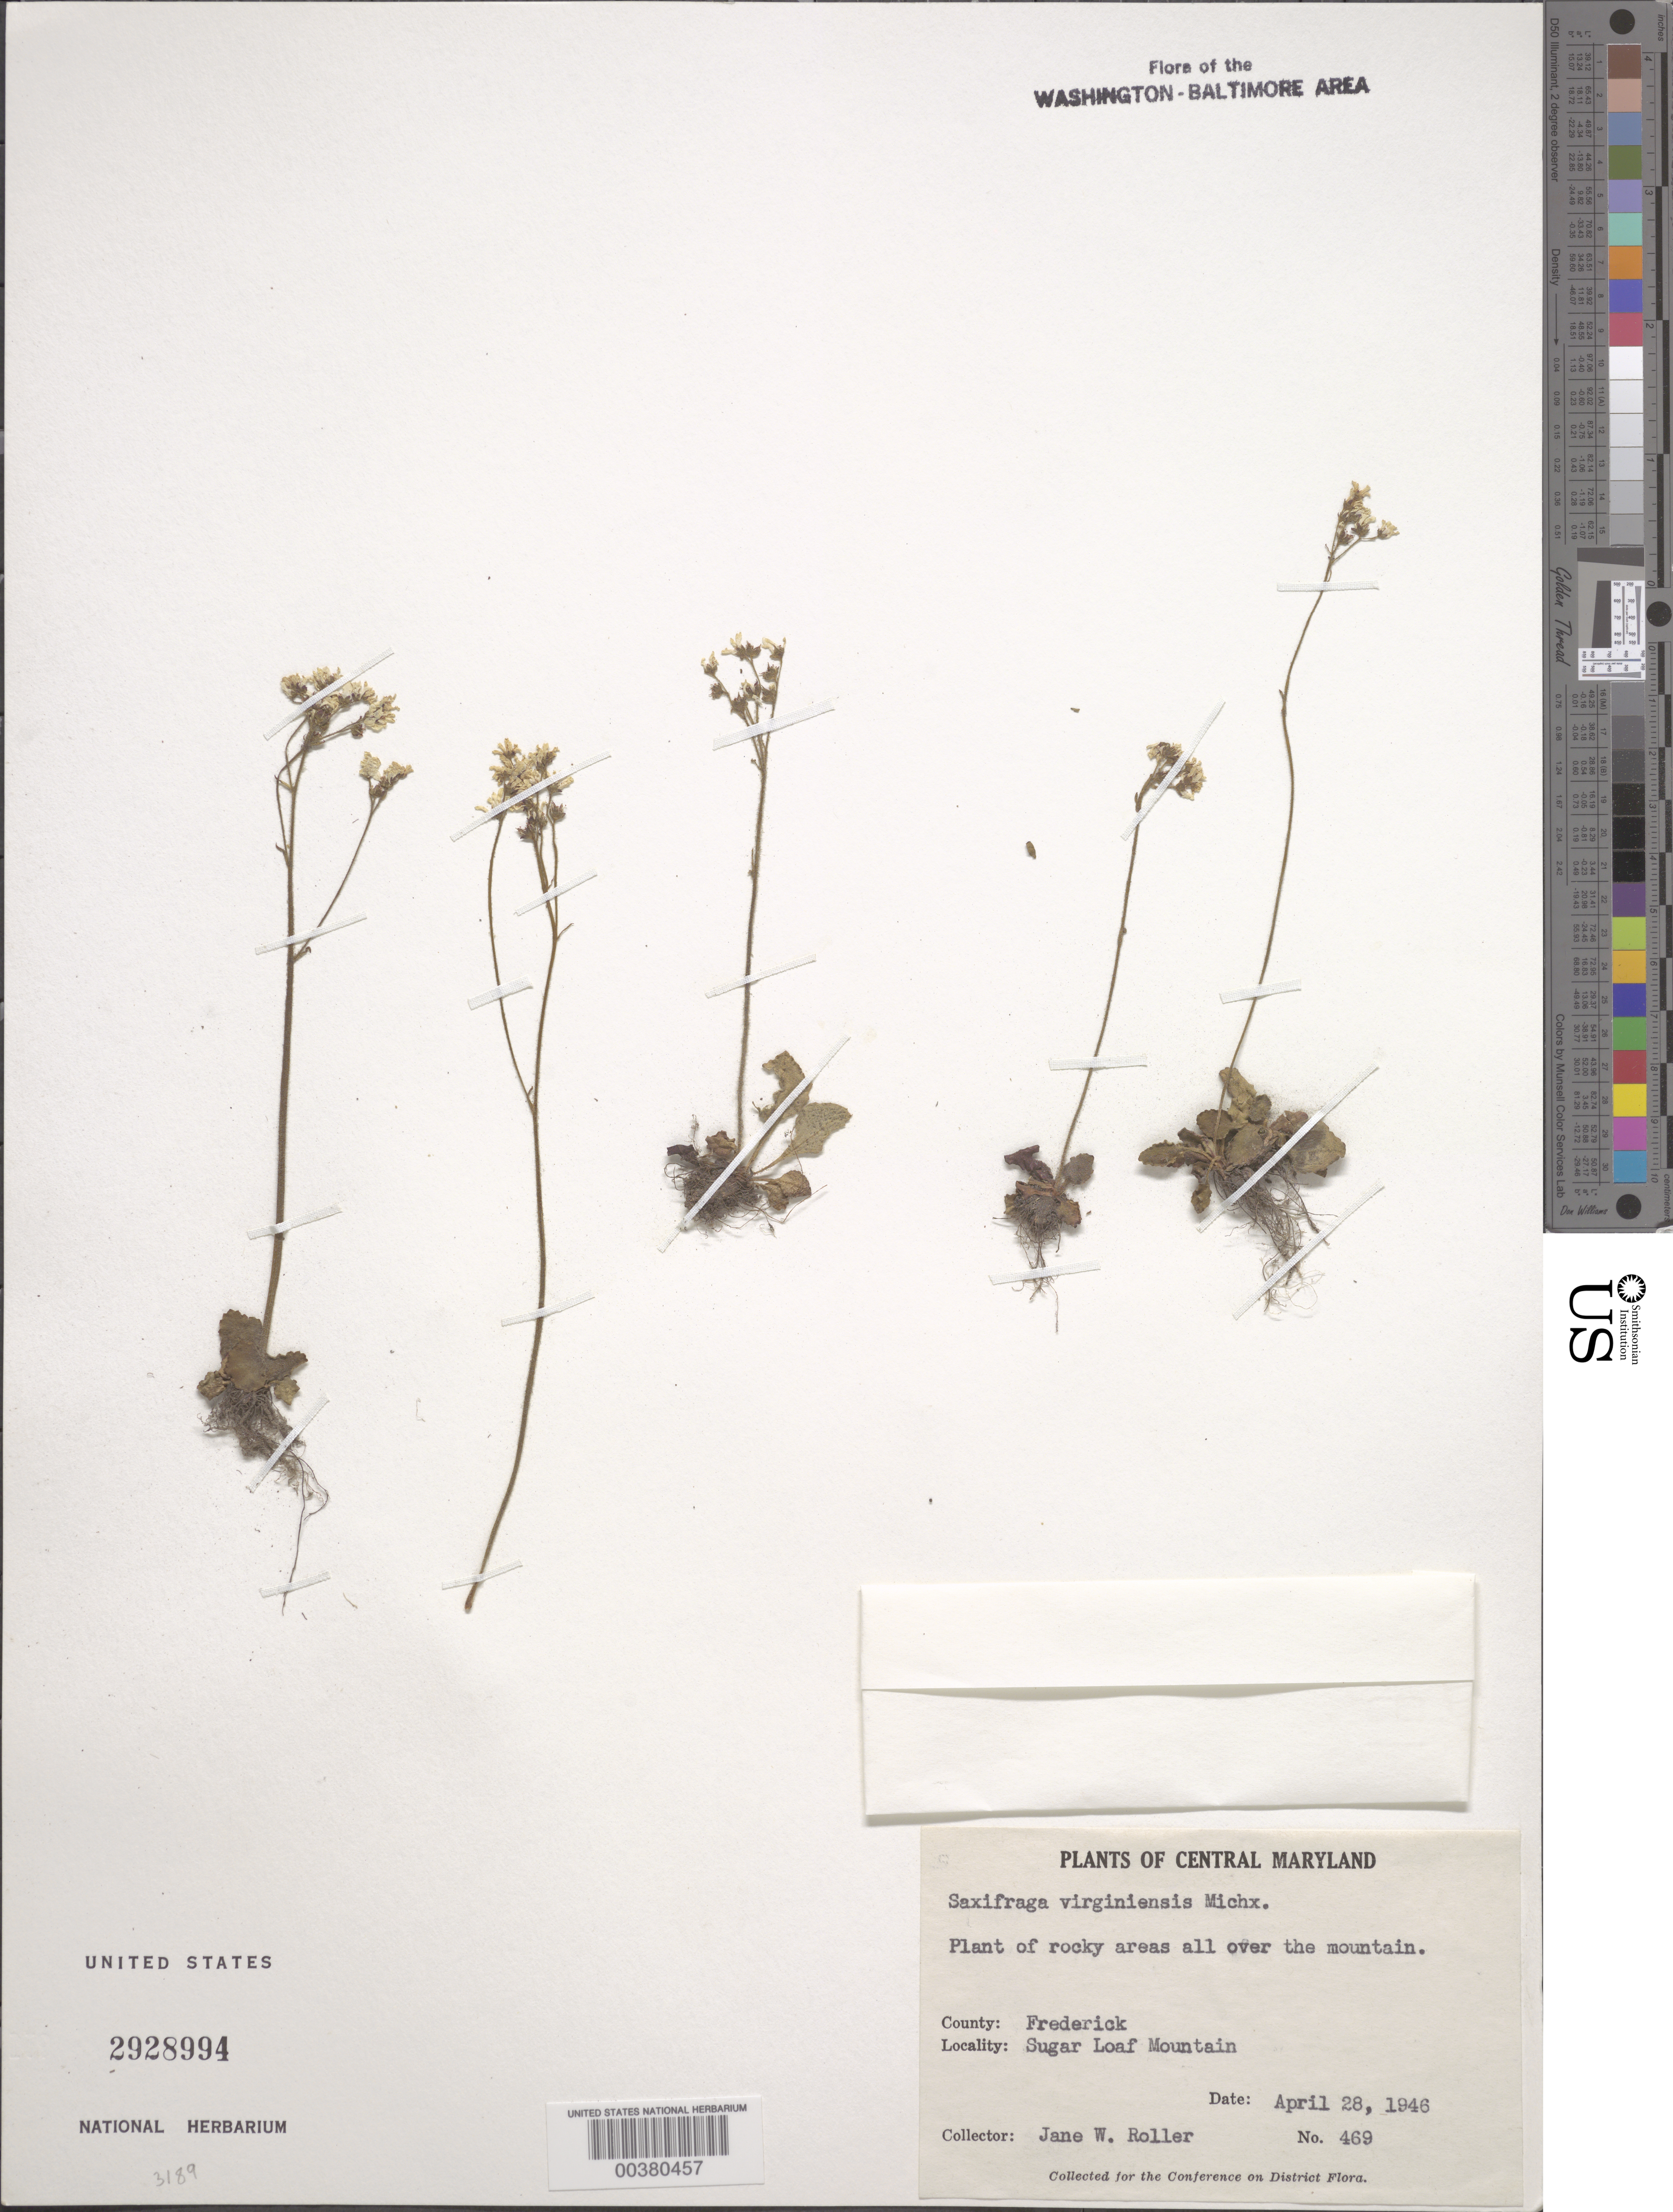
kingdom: Plantae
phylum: Tracheophyta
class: Magnoliopsida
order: Saxifragales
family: Saxifragaceae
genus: Micranthes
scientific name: Micranthes virginiensis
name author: (Michx.) Small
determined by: Strong, Mark T., (BOT), Smithsonian Institution - National Museum of Natural History (UNITED STATES)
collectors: J. W. Roller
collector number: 469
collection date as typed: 28 Apr 1946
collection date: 1946-04-28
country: United States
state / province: Maryland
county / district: Frederick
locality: Sugar Loaf Mountain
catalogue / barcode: US 2928994